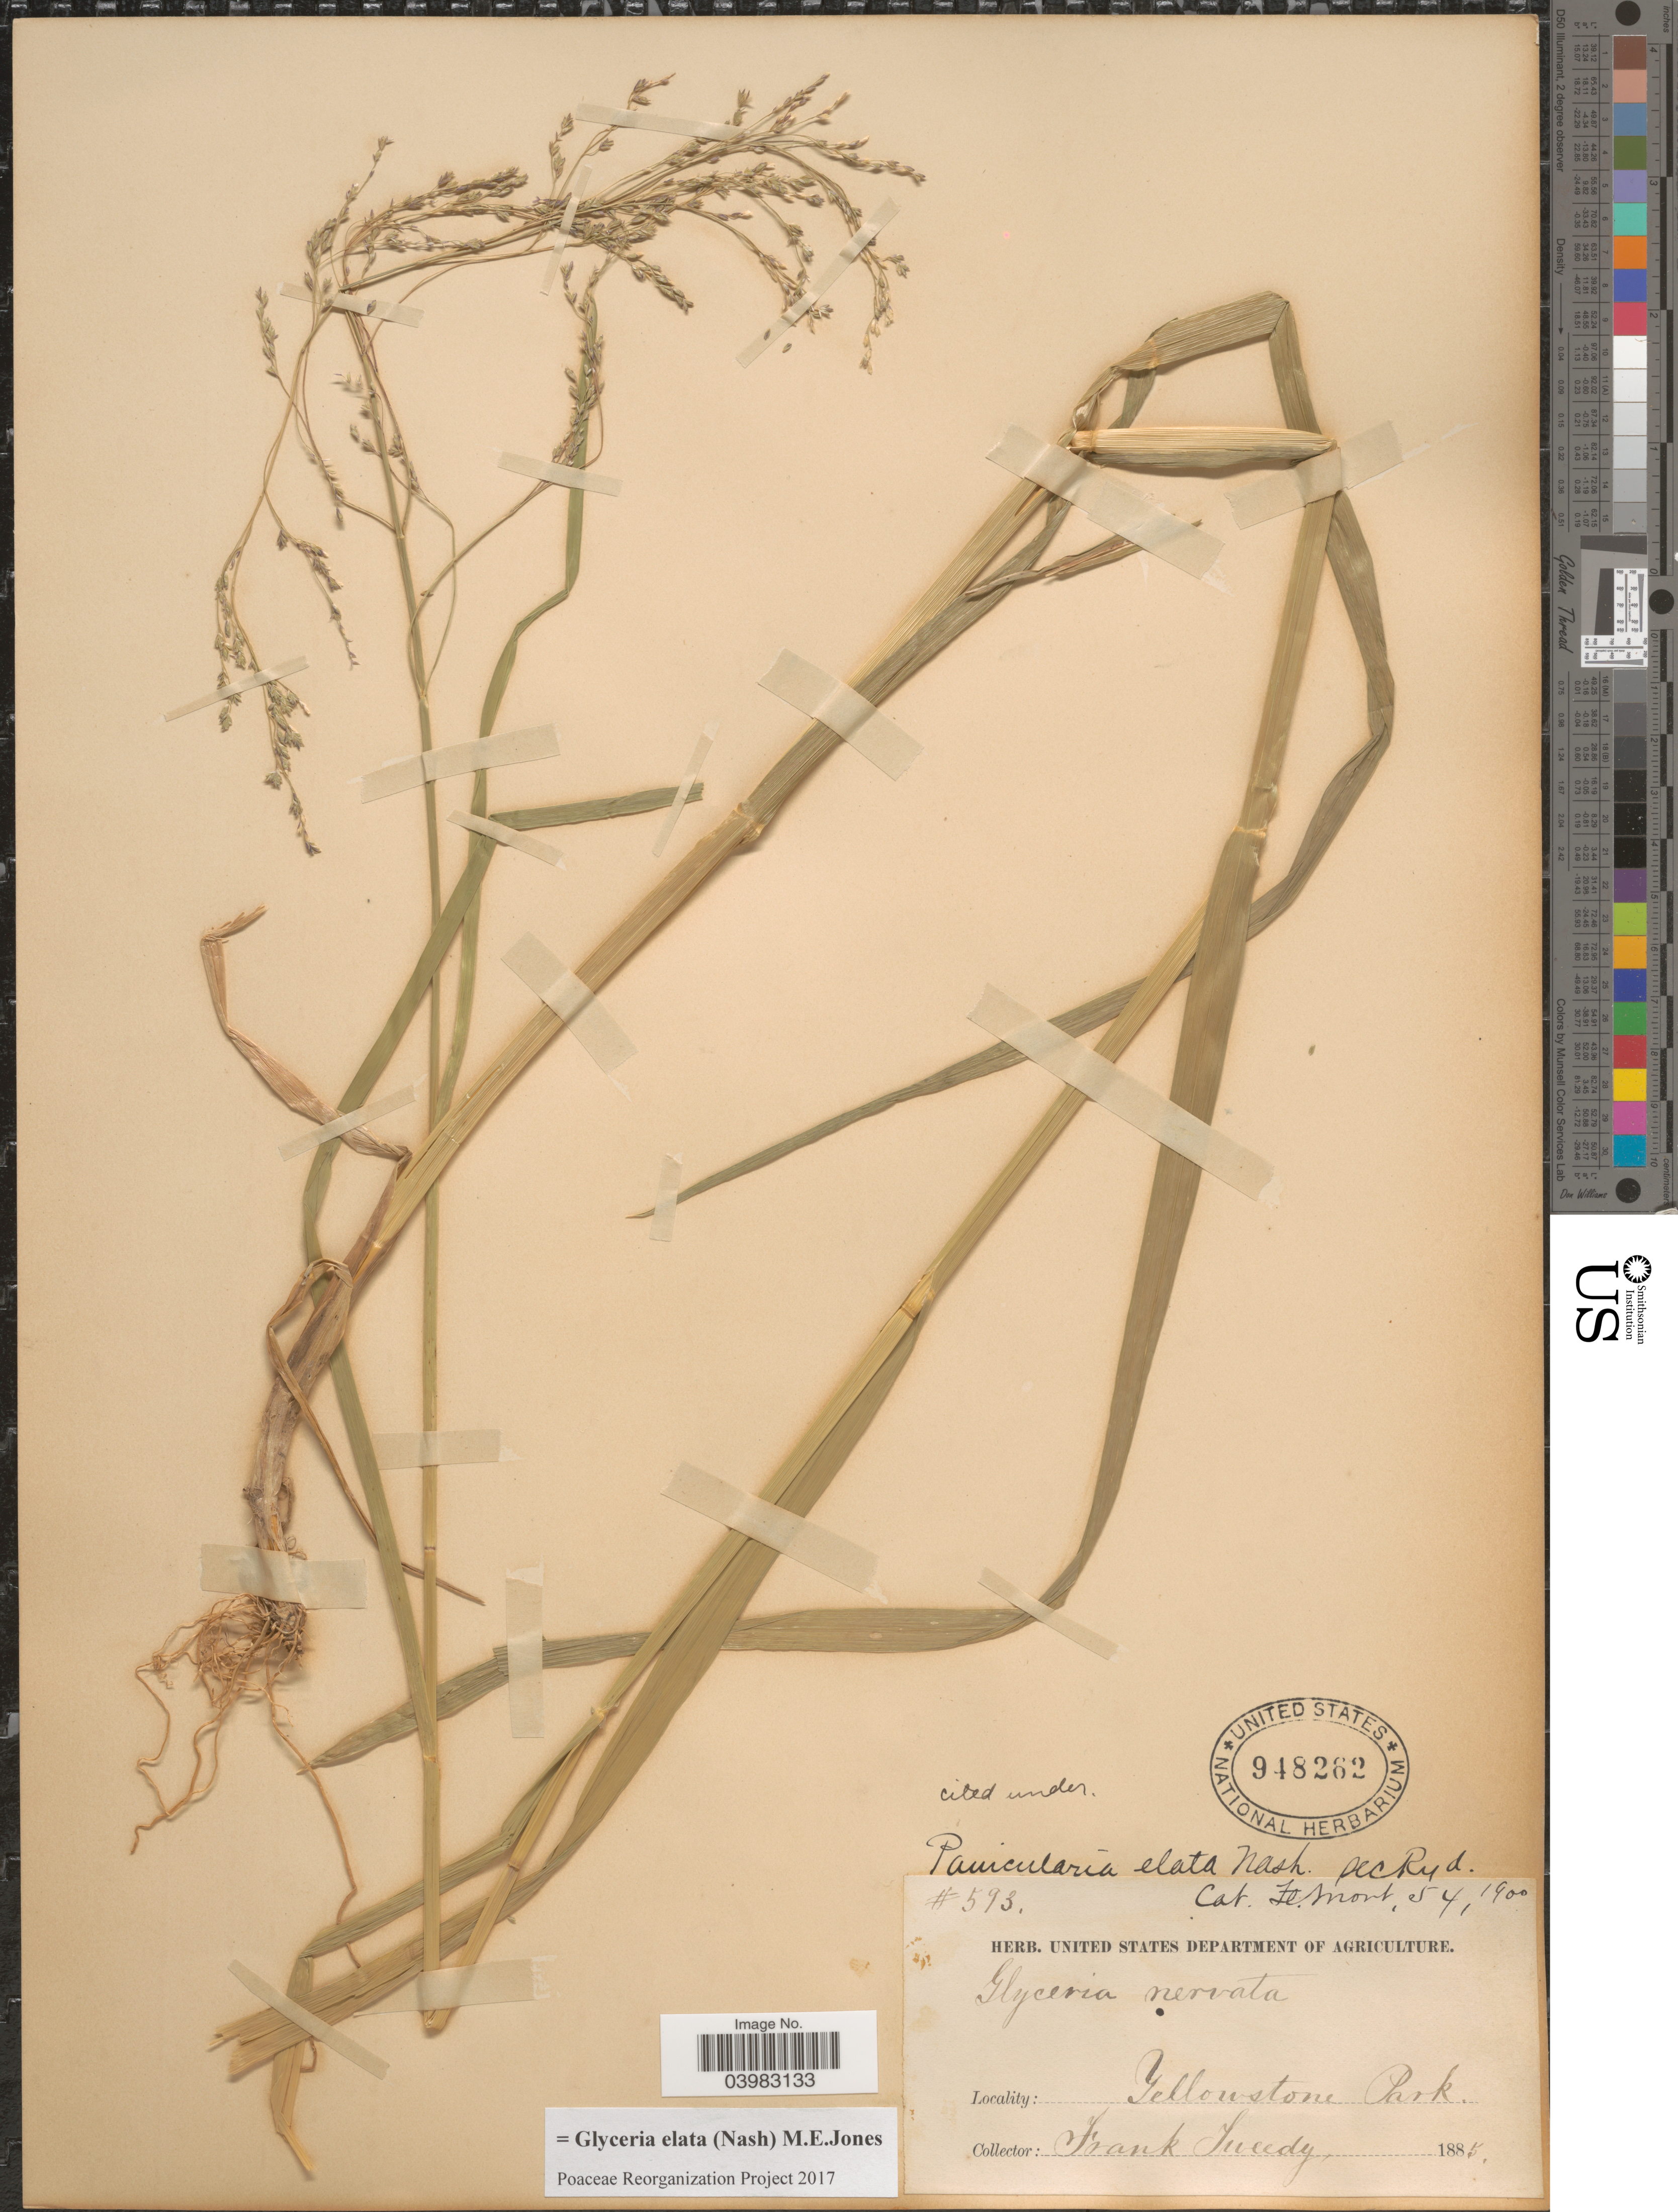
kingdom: Plantae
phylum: Tracheophyta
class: Liliopsida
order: Poales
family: Poaceae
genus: Glyceria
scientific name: Glyceria elata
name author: (Nash) M.E. Jones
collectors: F. Tweedy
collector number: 593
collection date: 1885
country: United States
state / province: Wyoming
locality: Yellowstone Park.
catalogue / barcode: US 948262